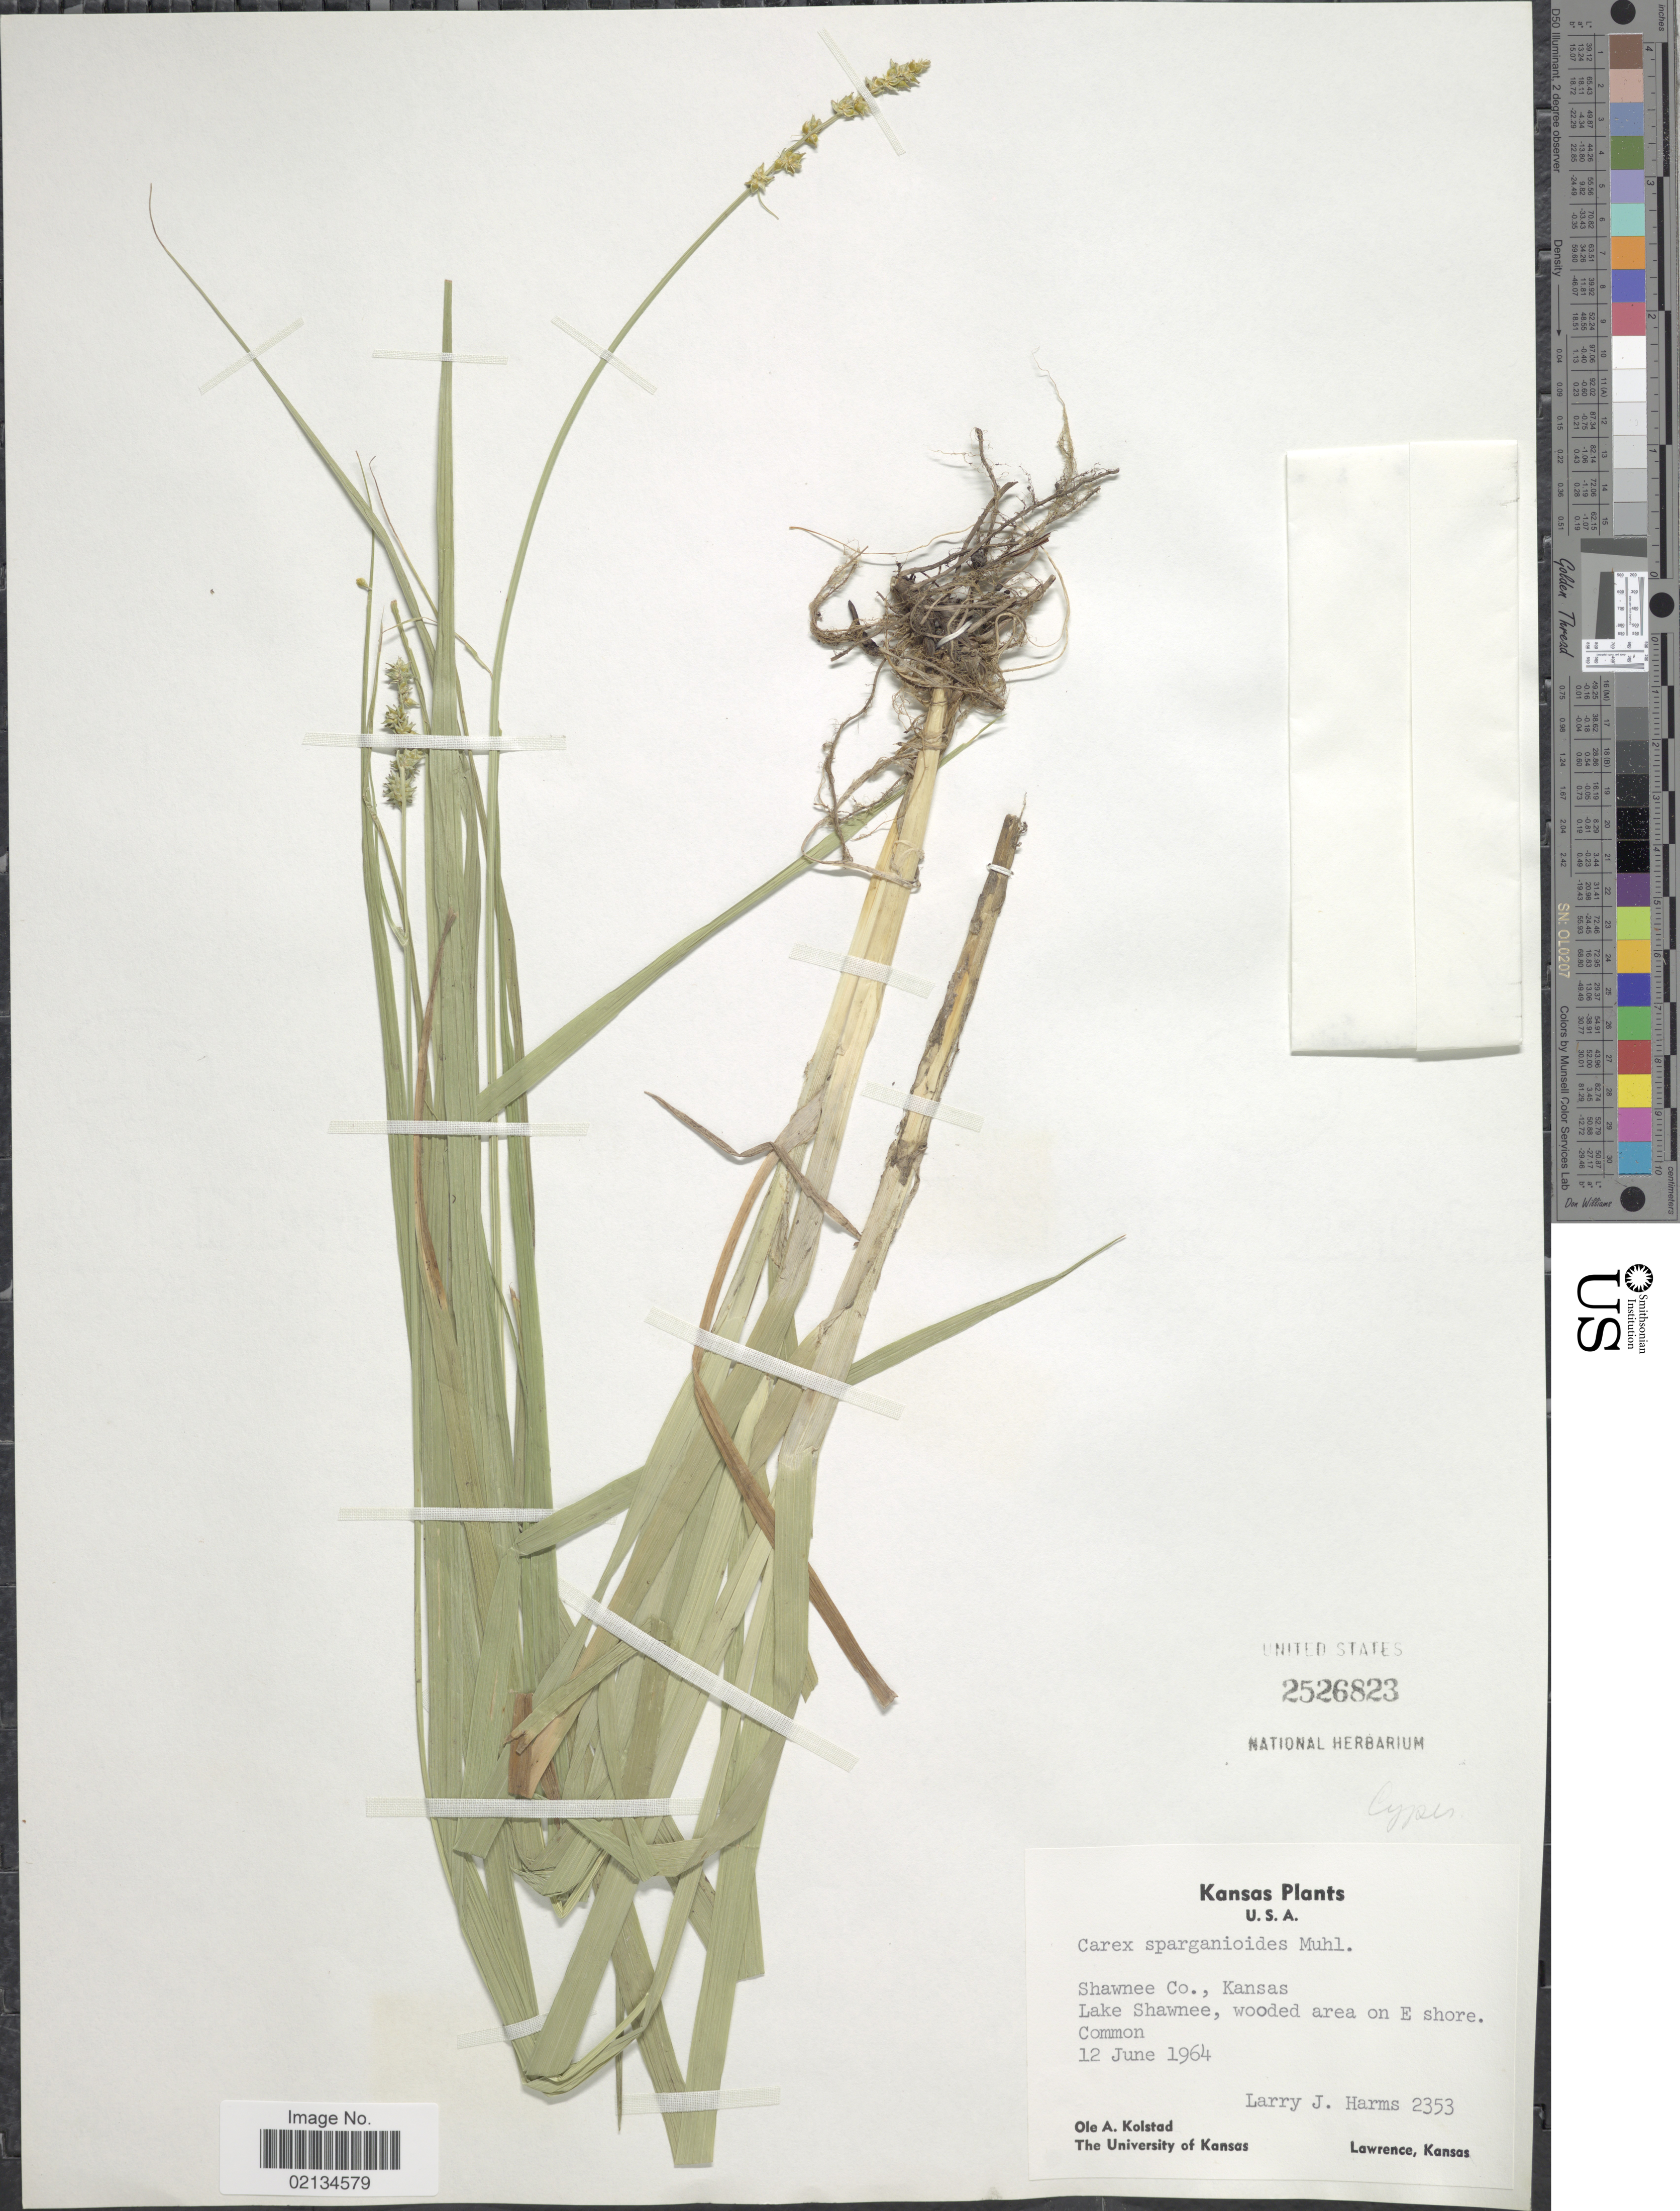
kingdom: Plantae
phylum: Tracheophyta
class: Liliopsida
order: Poales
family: Cyperaceae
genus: Carex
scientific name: Carex sparganioides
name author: Muhl. ex Willd.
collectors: O. Kolstad & L. Harms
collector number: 2353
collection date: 1964-06-12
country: United States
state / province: Kansas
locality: Shawnee Co., Lake Shawnee, wooded area on E shore.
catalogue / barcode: US 2526823